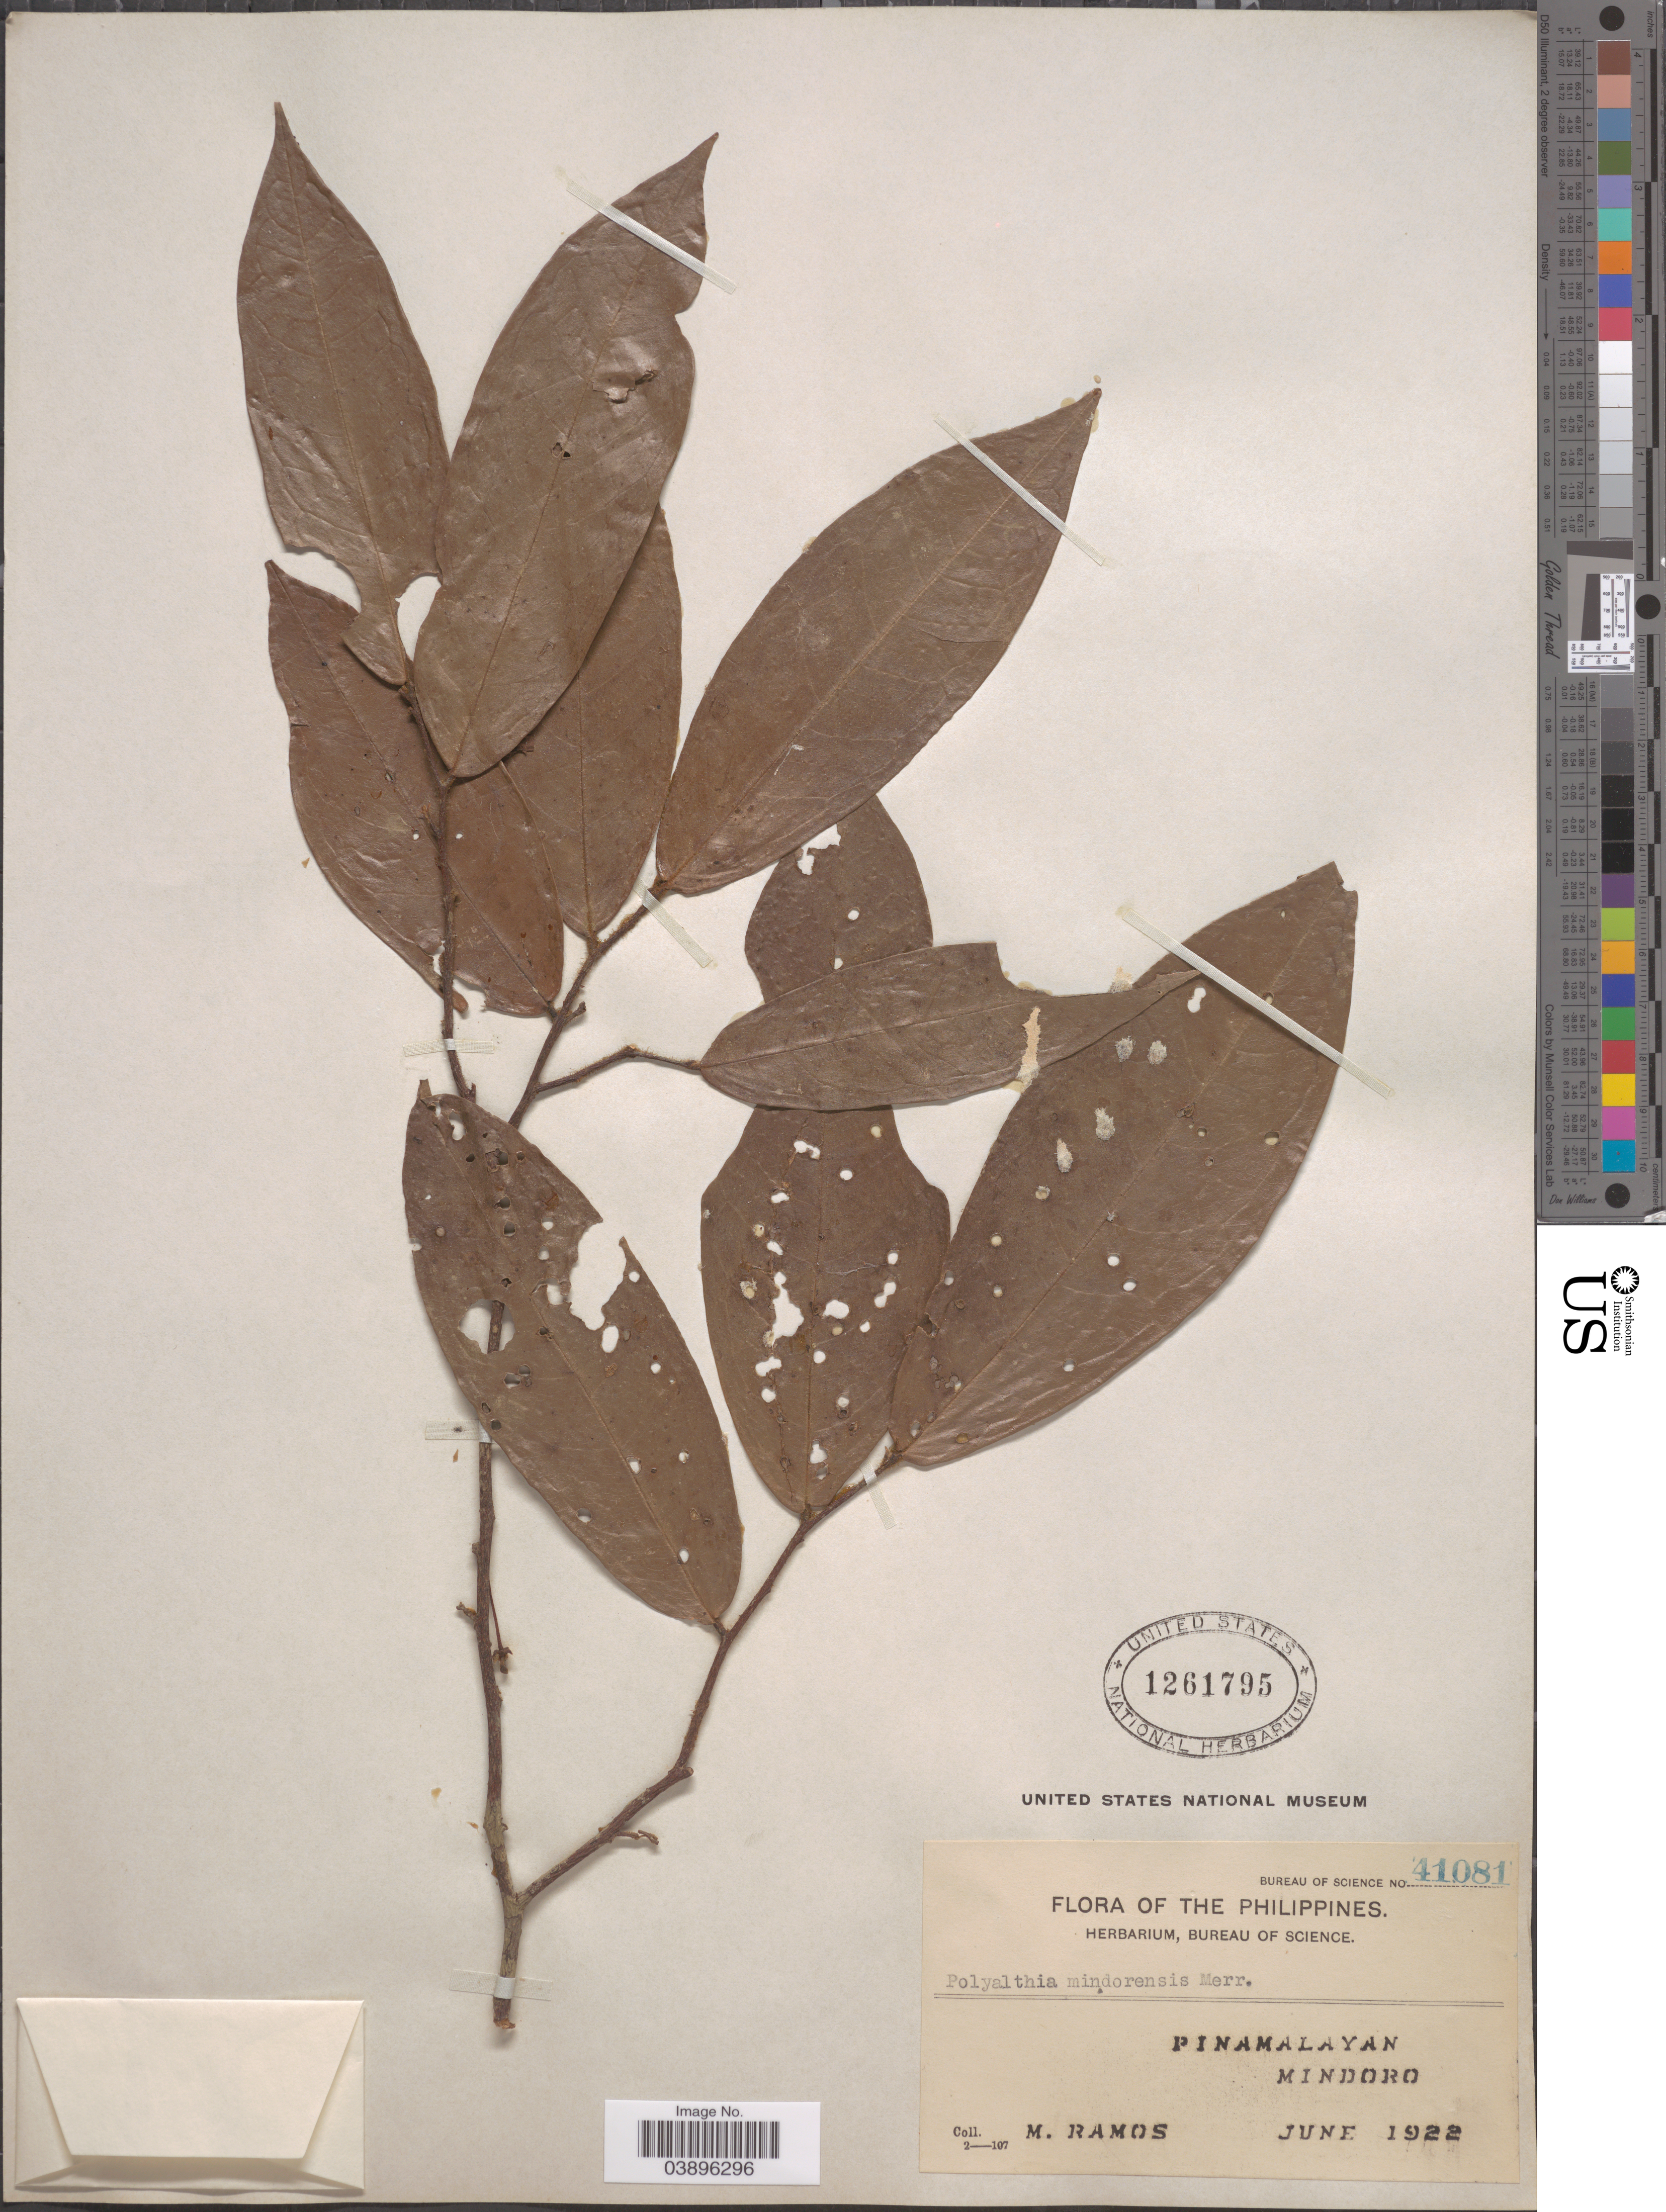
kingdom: Plantae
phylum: Tracheophyta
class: Magnoliopsida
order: Magnoliales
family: Annonaceae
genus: Polyalthia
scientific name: Polyalthia mindanaensis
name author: Elmer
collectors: M. Ramos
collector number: Bureau of Science 41081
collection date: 1922-06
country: Philippines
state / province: Mimaropa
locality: Pinamalayan. Mindoro.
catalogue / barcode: US 1261795